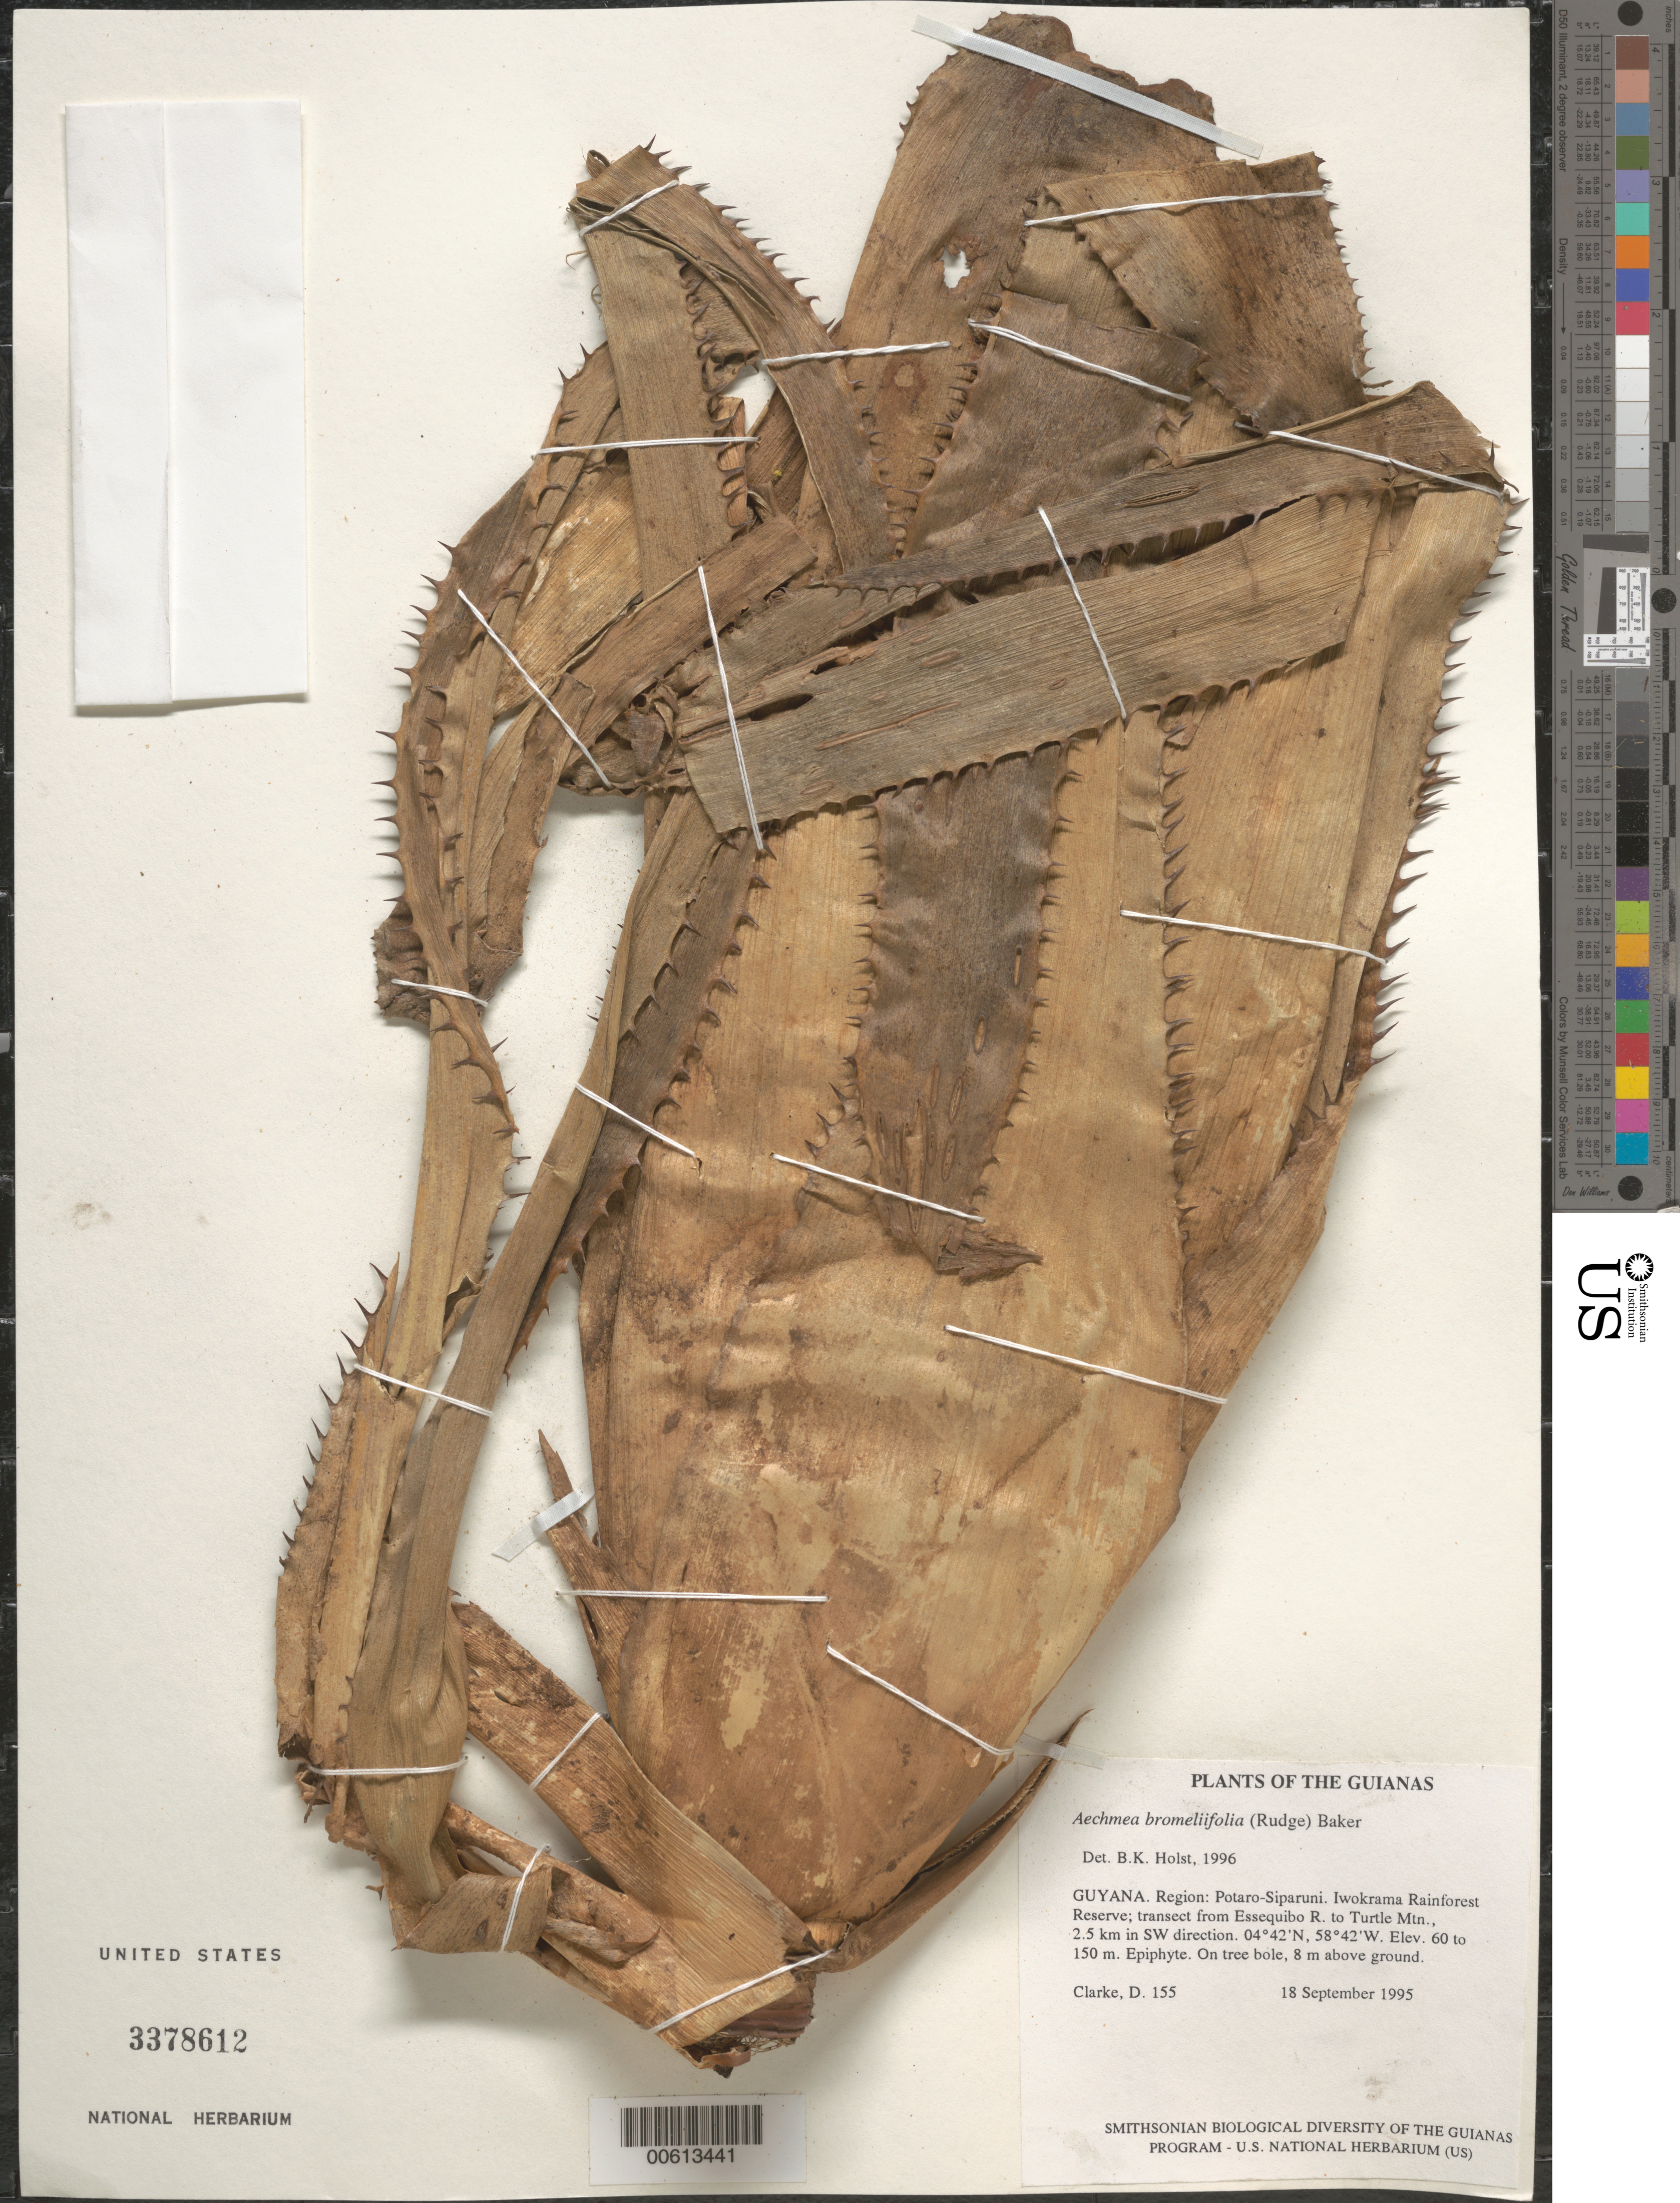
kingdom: Plantae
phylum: Tracheophyta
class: Liliopsida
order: Poales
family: Bromeliaceae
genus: Aechmea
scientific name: Aechmea bromeliifolia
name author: (Rudge) Baker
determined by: Holst, Bruce K.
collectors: H. D. Clarke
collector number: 155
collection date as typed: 18 September 1995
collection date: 1995-09-18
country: Guyana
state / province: Potaro-Siparuni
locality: Iwokrama Rainforest Reserve; transect from Essequibo R. to Turtle Mtn., 2.5 km in SW direction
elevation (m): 60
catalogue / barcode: US 3378612